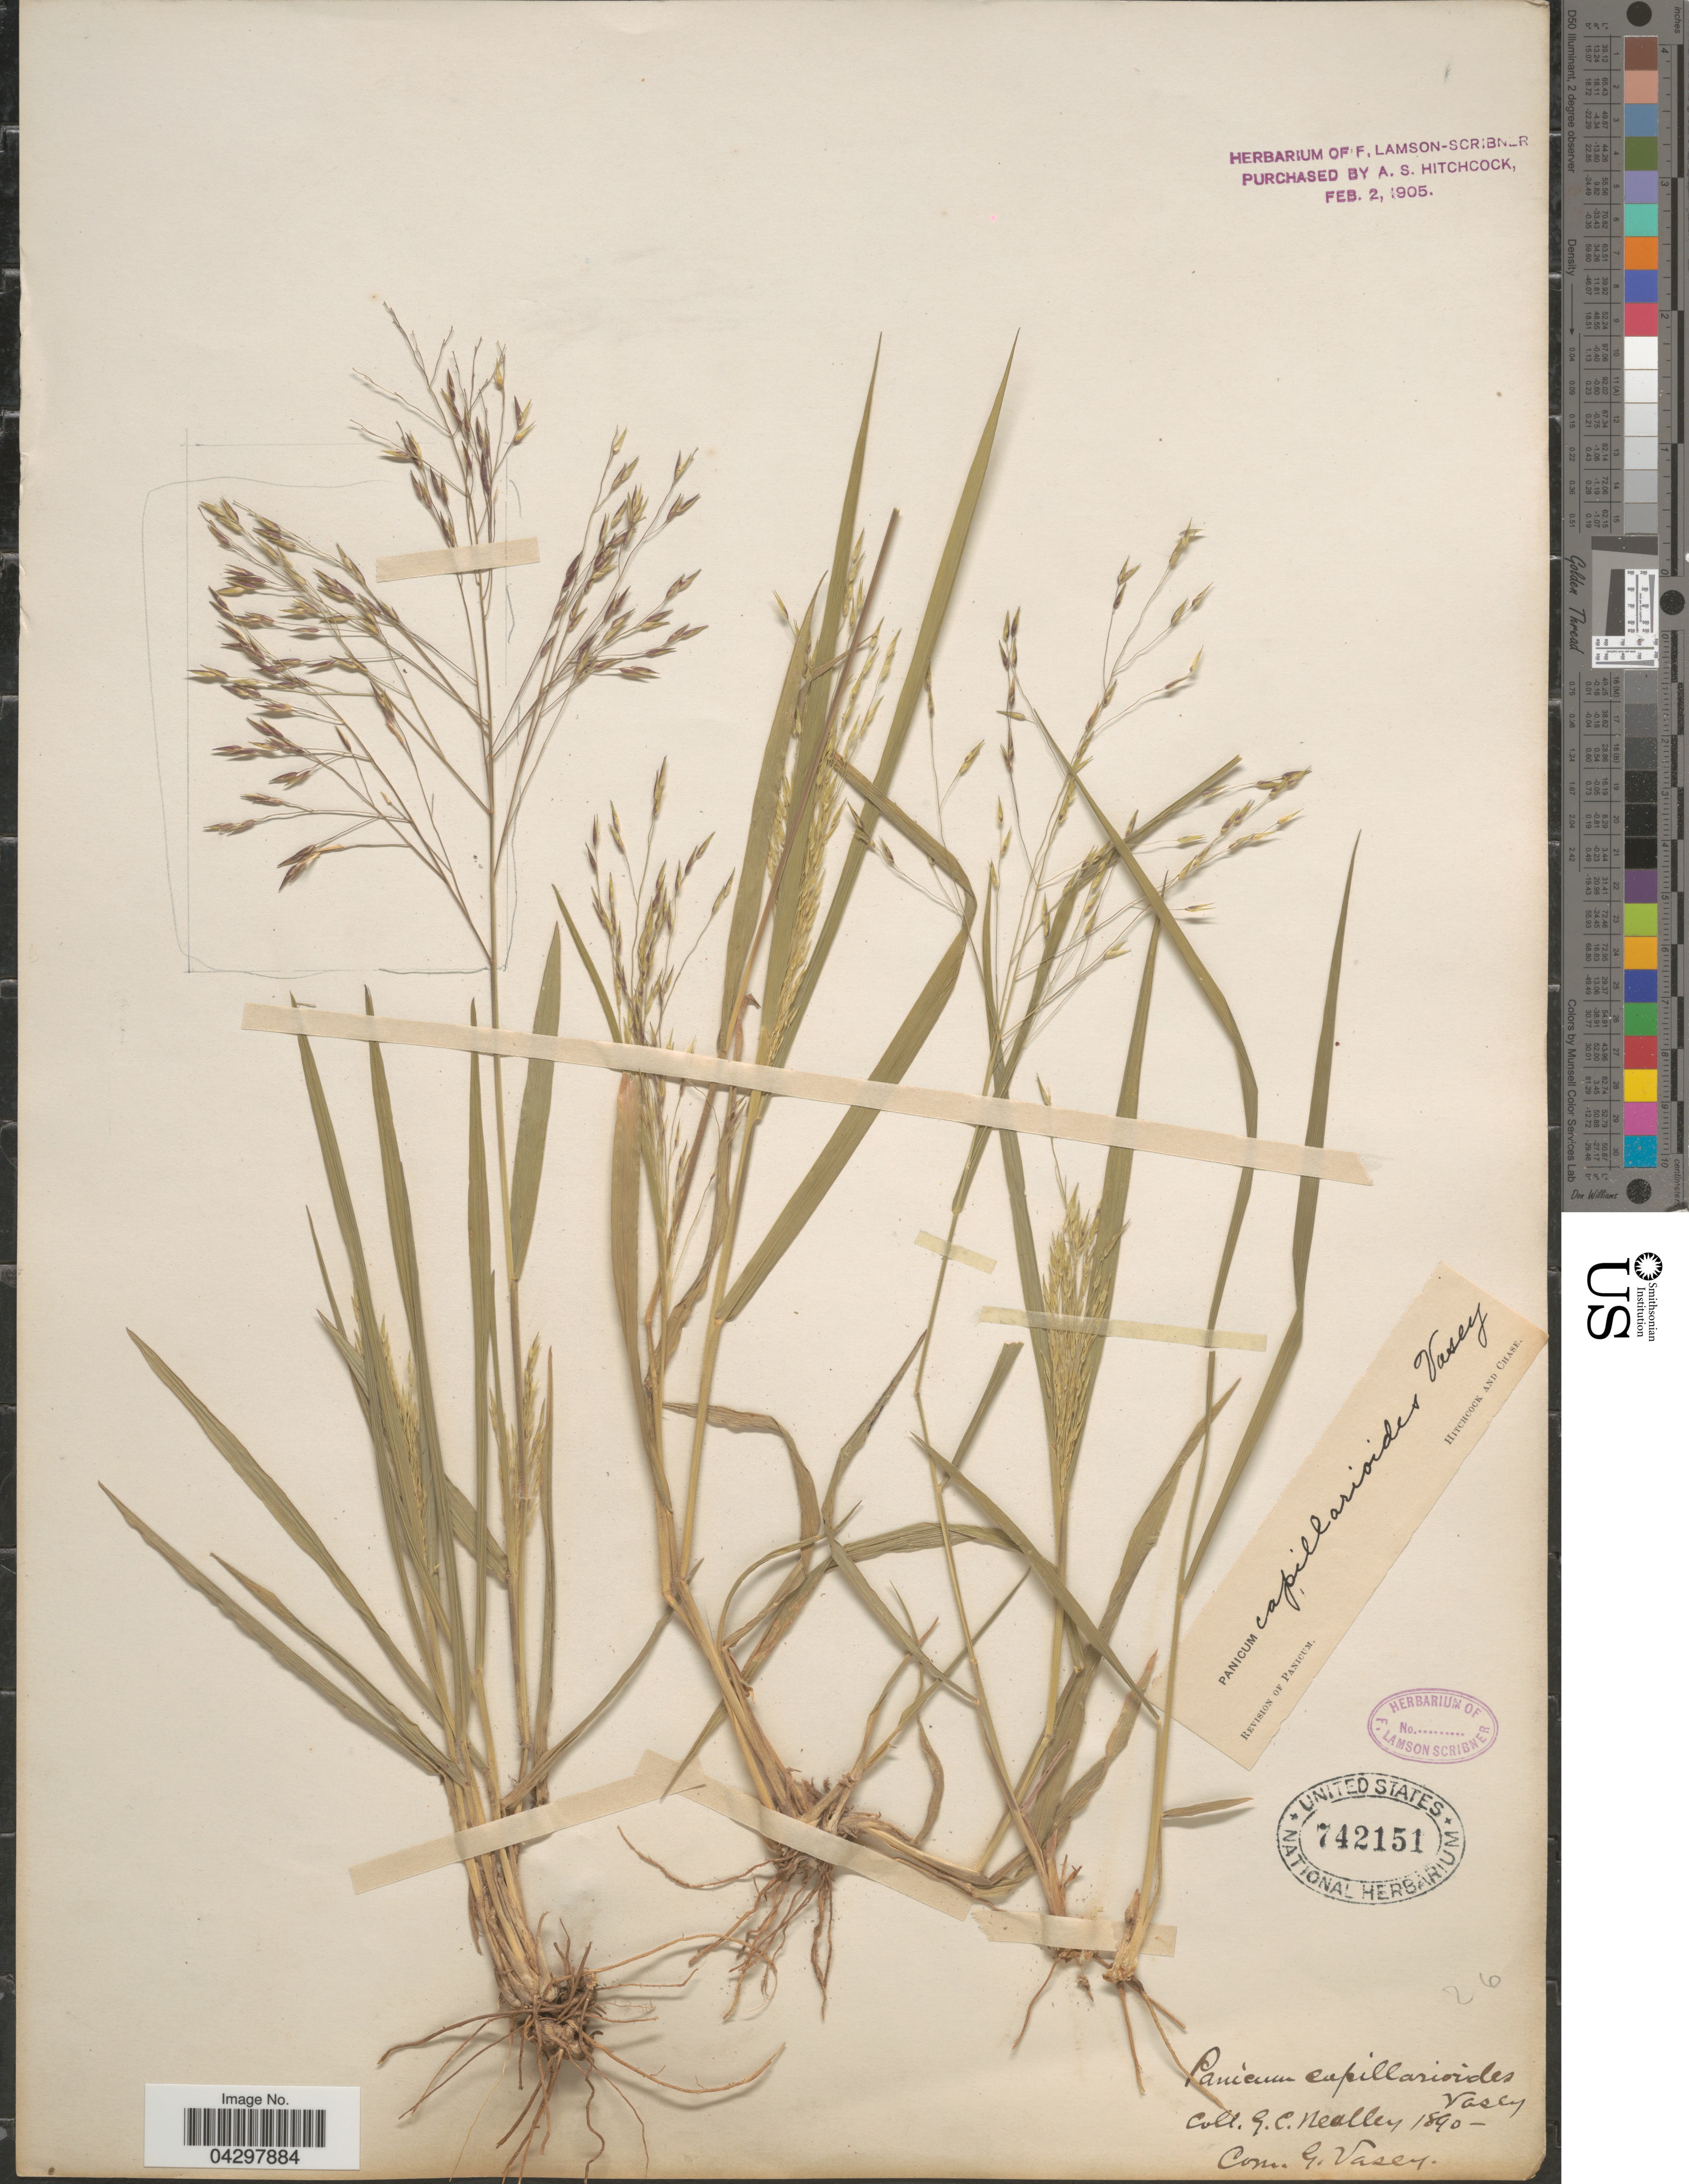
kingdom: Plantae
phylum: Tracheophyta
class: Liliopsida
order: Poales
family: Poaceae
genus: Panicum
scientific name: Panicum capillarioides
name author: Vasey in J.M. Coult.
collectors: G. C. Nealley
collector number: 26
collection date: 1890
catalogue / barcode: US 742151